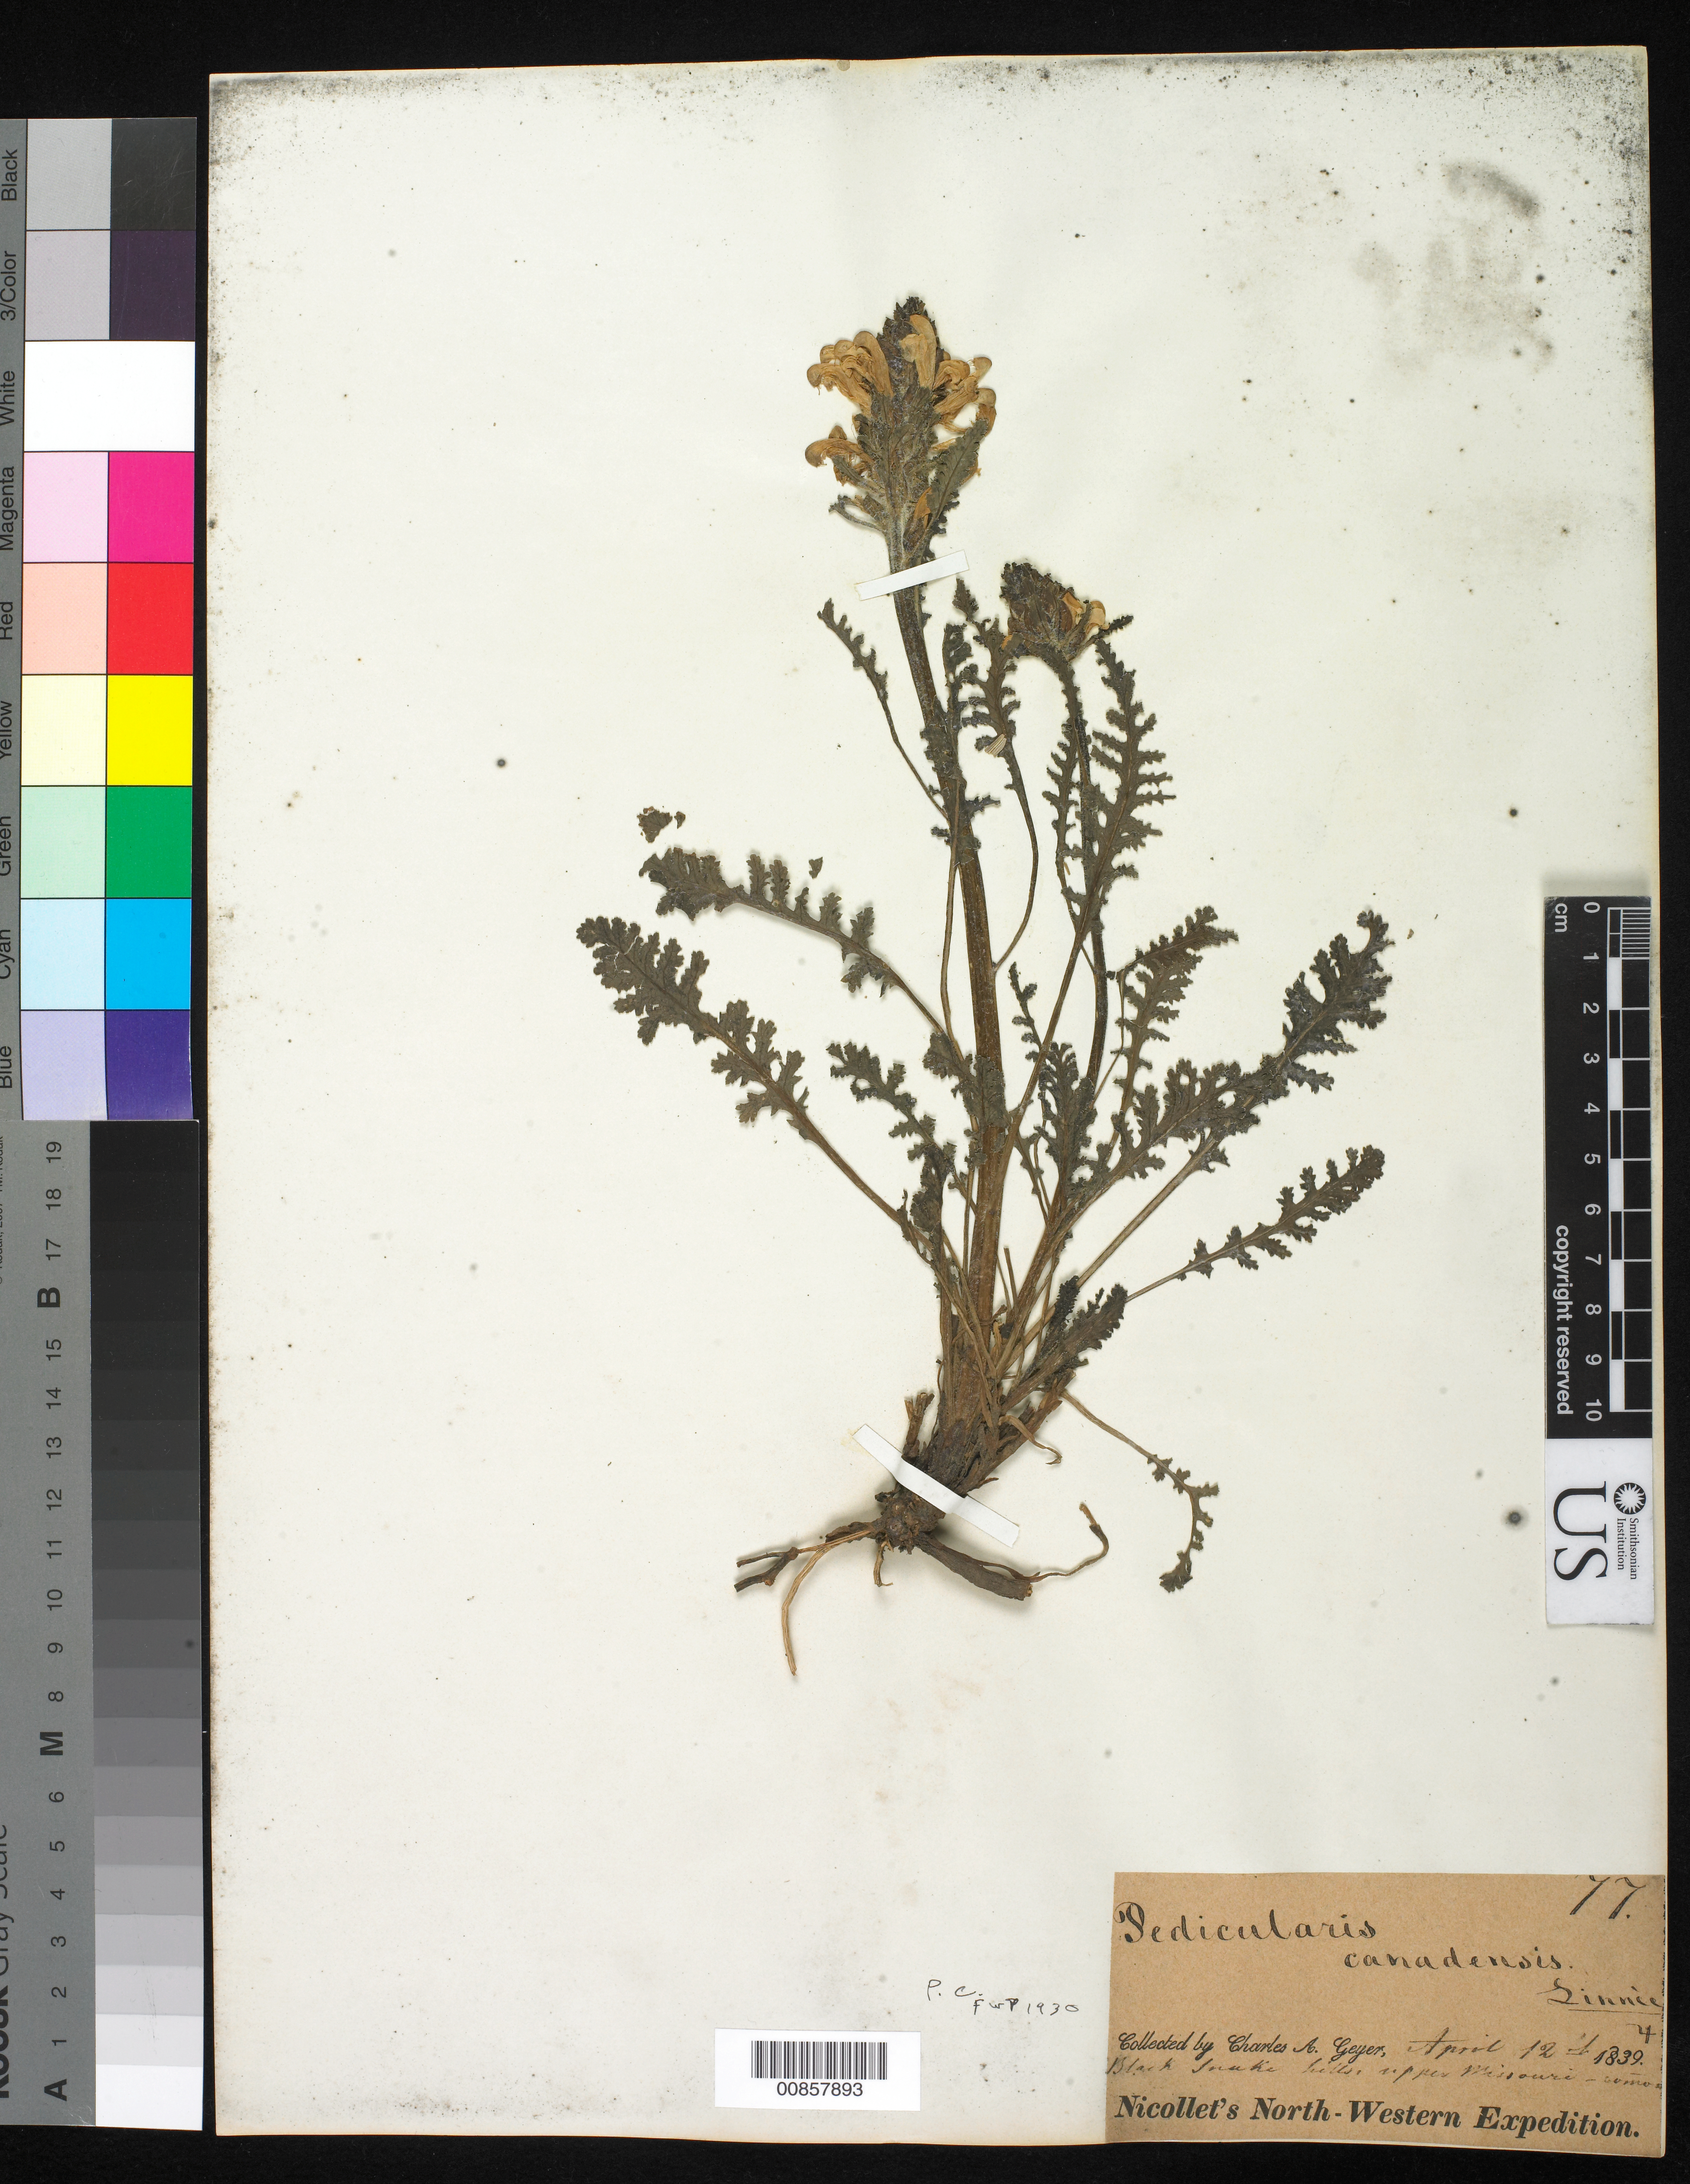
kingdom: Plantae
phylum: Tracheophyta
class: Magnoliopsida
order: Lamiales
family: Orobanchaceae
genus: Pedicularis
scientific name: Pedicularis canadensis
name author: L.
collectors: C. A. Geyer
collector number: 77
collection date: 1839-04-12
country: United States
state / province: Missouri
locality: Black Snake Hills, upper Missouri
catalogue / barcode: US 99033